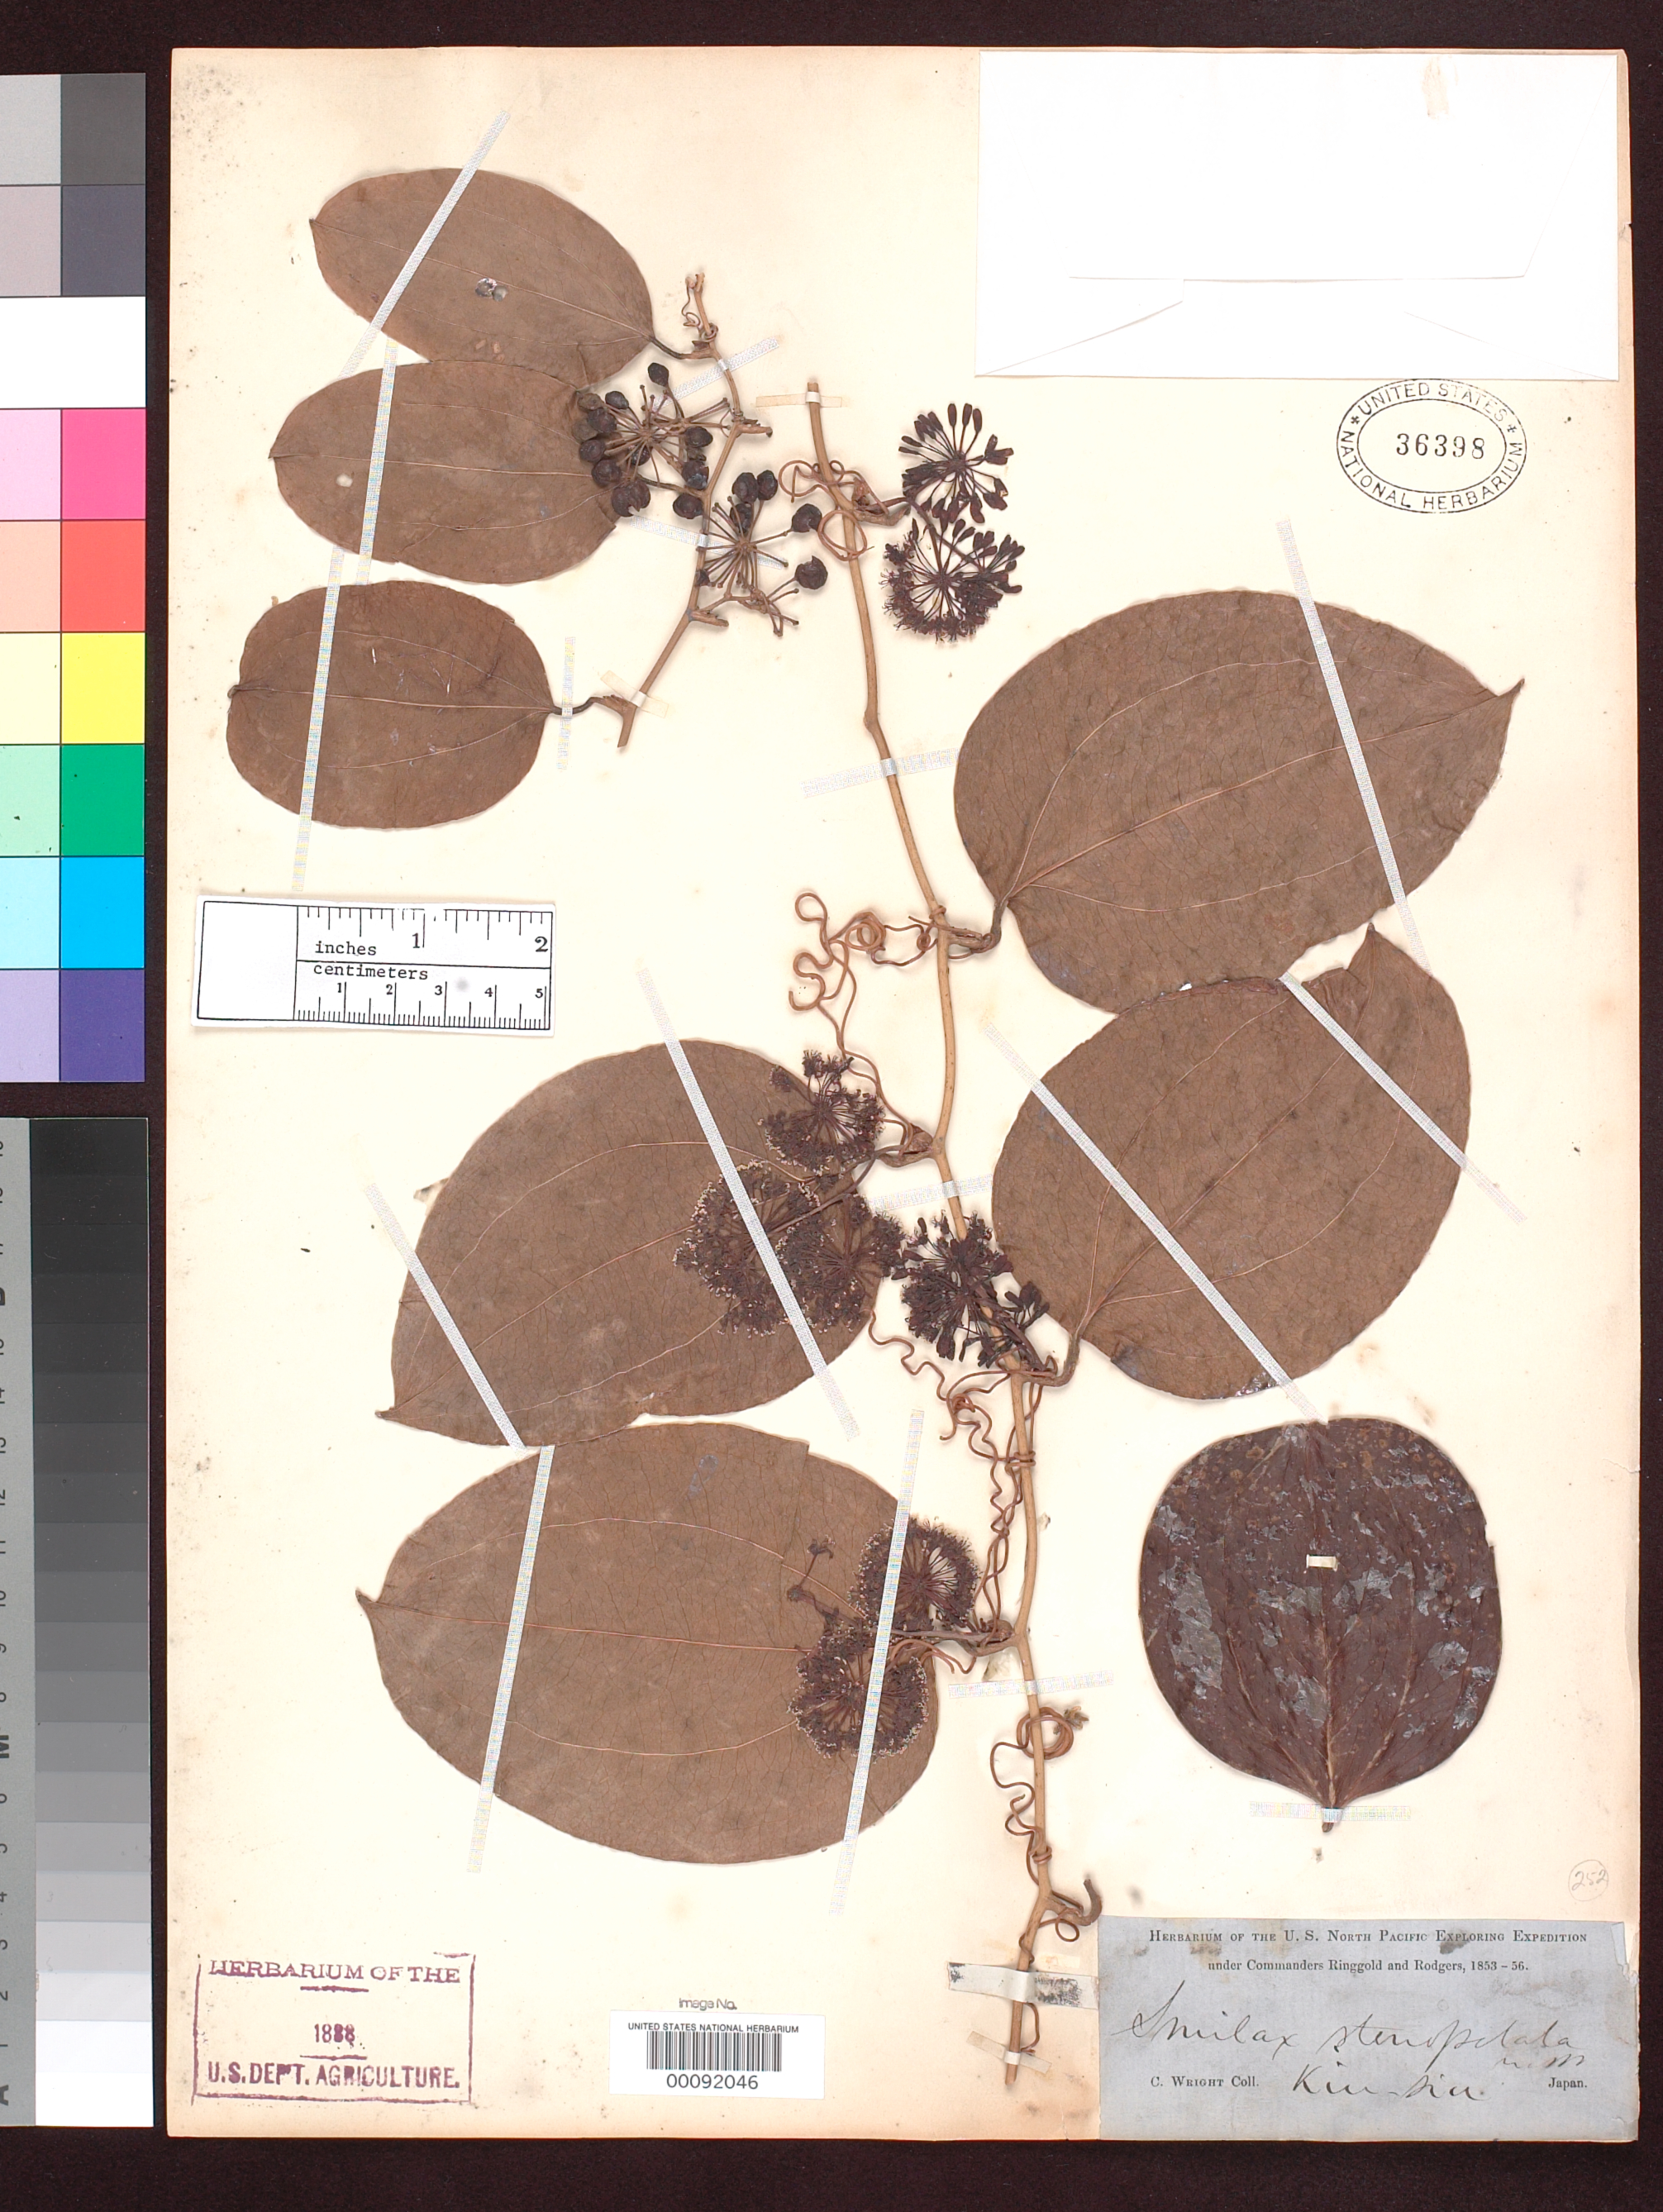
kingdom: Plantae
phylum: Tracheophyta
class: Liliopsida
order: Liliales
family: Smilacaceae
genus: Smilax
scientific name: Smilax stenopetala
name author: A. Gray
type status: Type Collection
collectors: C. Wright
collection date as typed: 1853 to -- --- 1856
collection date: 1853/1856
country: Japan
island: Honshu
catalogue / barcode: US 36398